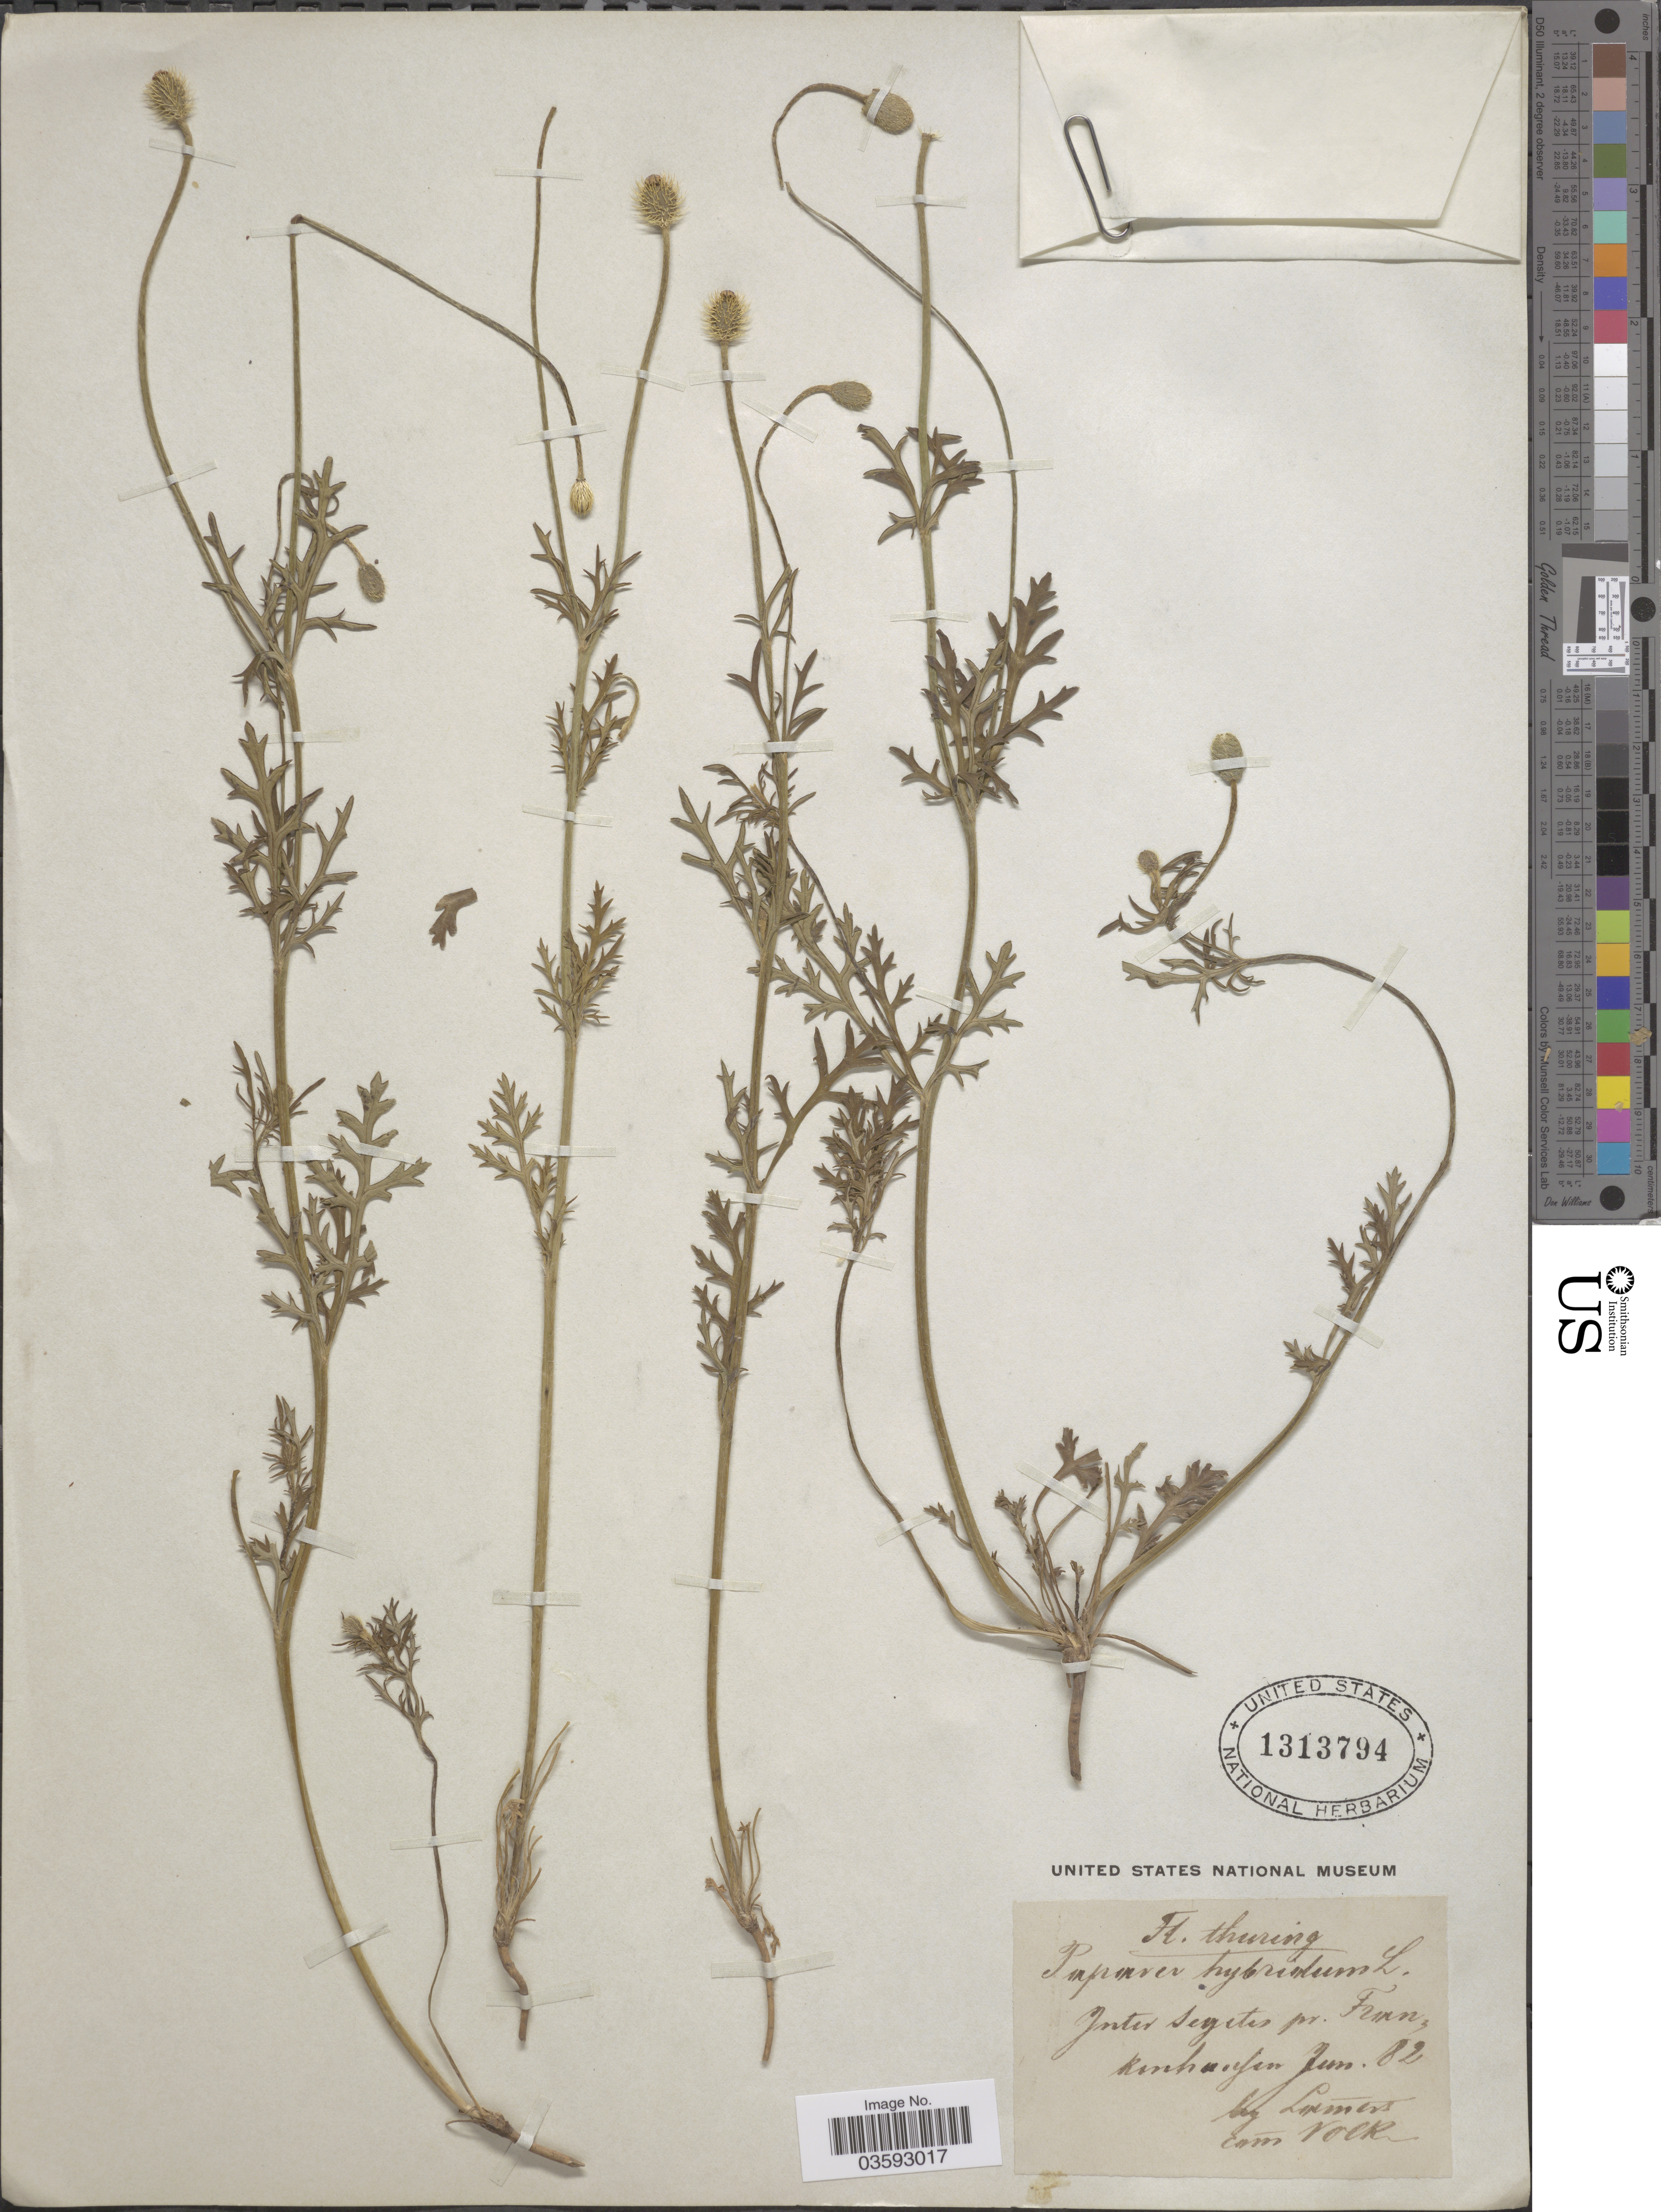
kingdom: Plantae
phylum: Tracheophyta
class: Magnoliopsida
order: Ranunculales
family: Papaveraceae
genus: Papaver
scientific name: Papaver hybridum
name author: L.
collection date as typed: Transcribed d/m/y: /6/82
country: Germany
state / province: Thuringia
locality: Thuring. Inter segetes pr. Finn, Ronhaufen. [interpreted]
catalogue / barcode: US 1313794